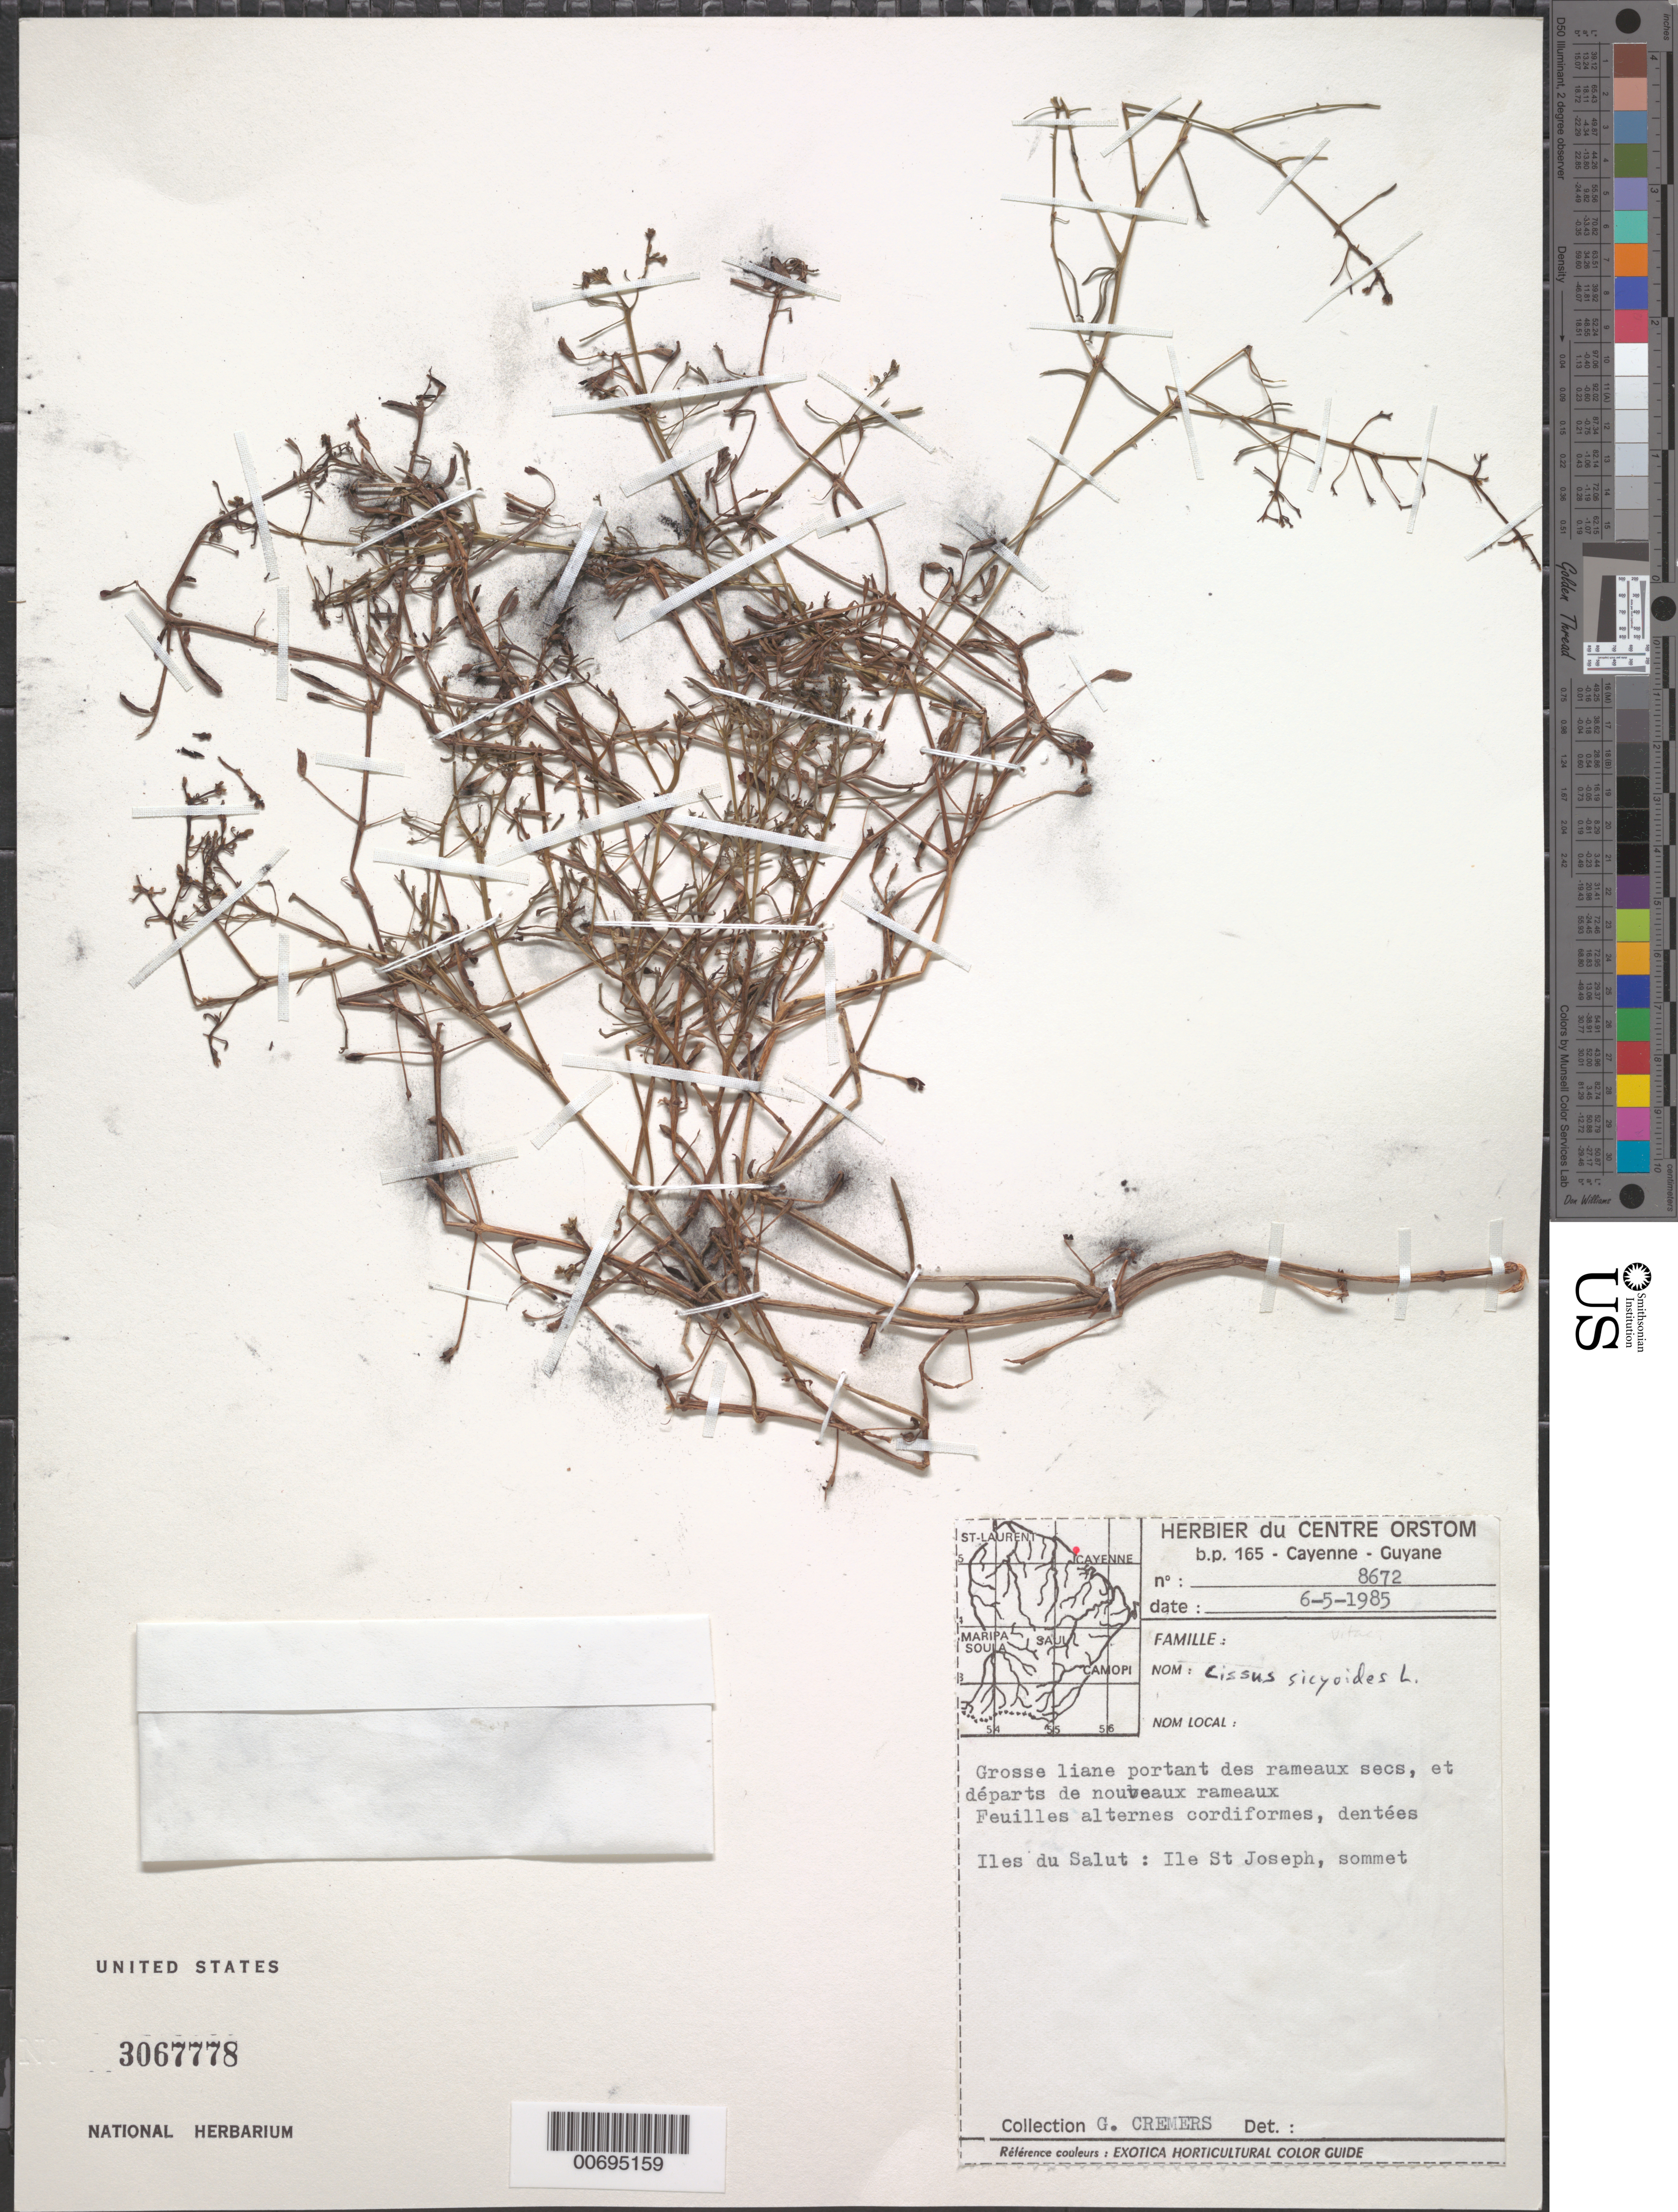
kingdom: Plantae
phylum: Tracheophyta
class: Magnoliopsida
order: Vitales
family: Vitaceae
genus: Cissus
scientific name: Cissus verticillata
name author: (L.) Nicolson & C.E. Jarvis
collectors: G. Cremers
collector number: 8672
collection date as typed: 6-May-85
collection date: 1985-05-06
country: French Guiana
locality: Iles du Salut, Ile St. Joseph, sommet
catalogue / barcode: US 3067778